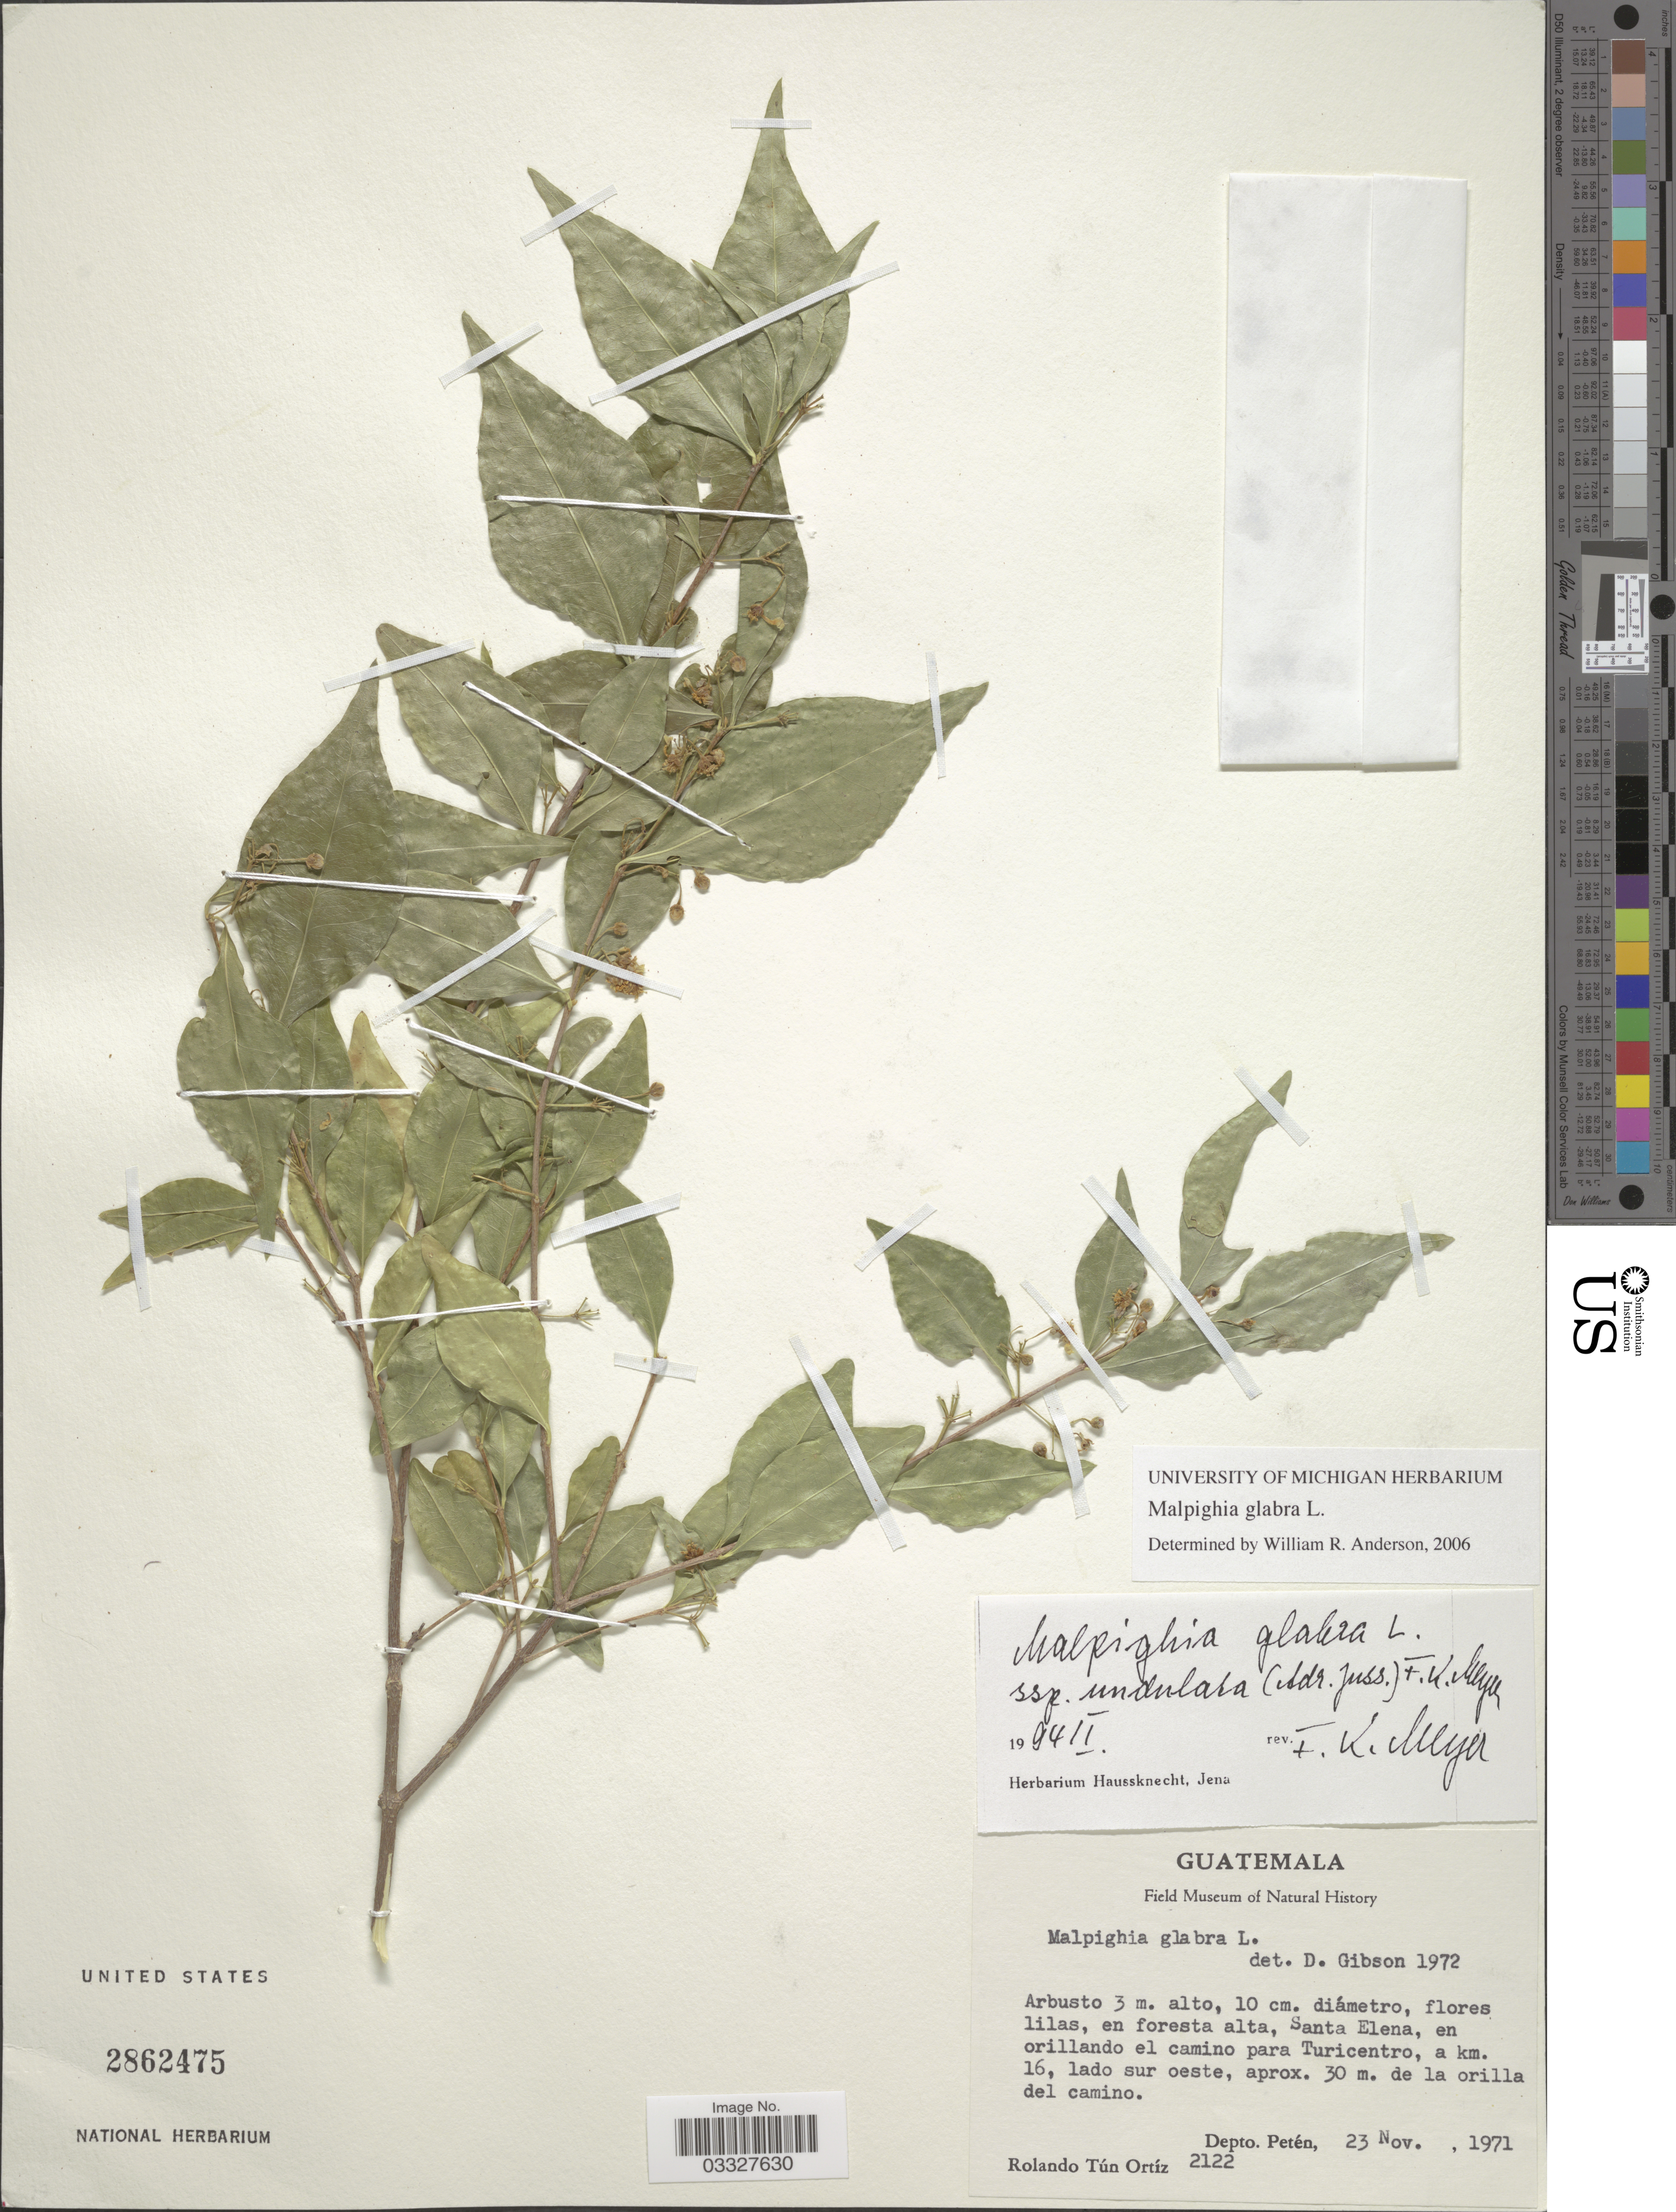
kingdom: Plantae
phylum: Tracheophyta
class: Magnoliopsida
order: Malpighiales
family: Malpighiaceae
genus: Malpighia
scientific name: Malpighia glabra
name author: L.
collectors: R. T. Ortíz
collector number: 2122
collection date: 1971-11-23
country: Guatemala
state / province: El Petén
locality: Santa Elena, en orillando el camino para Turicentro, a km. 16, lado sur oeste, aprox. 30 m. de la orilla del camino. Depto. Petén.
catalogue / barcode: US 2862475